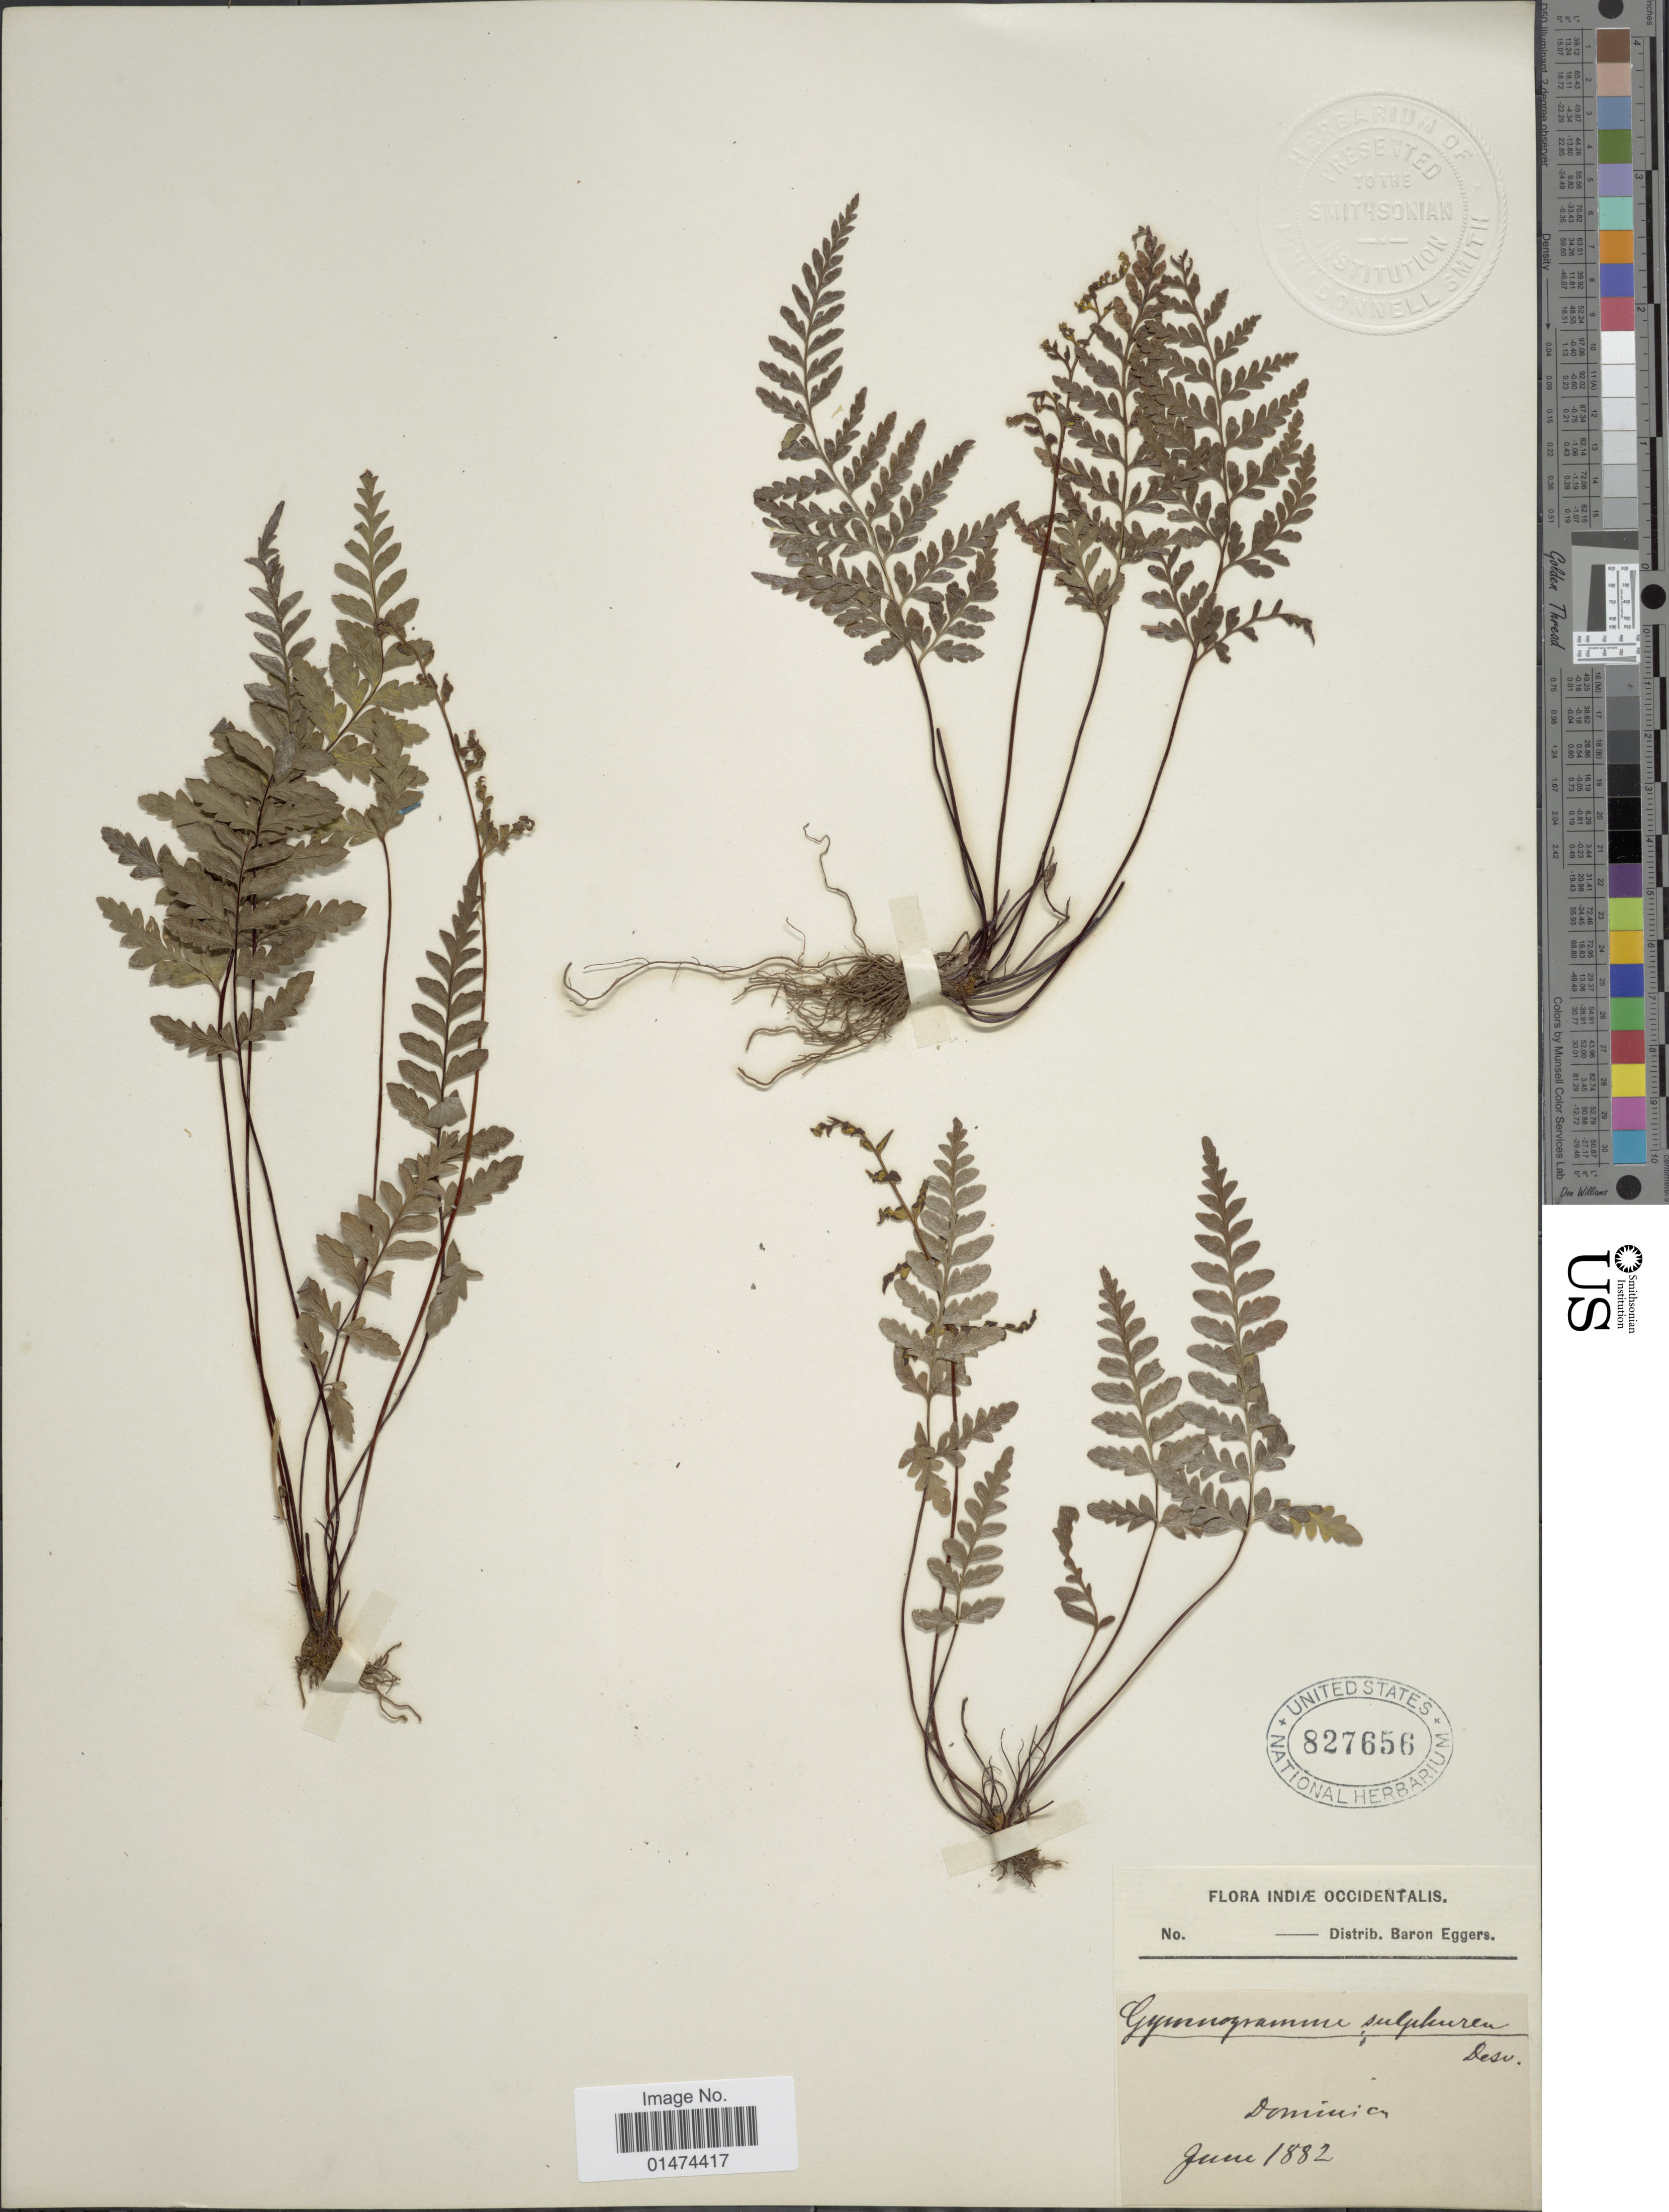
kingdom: Plantae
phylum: Tracheophyta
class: Polypodiopsida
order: Polypodiales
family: Pteridaceae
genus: Pityrogramma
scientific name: Pityrogramma calomelanos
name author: (L.) Link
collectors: H. F. A. von Eggers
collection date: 1882-06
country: Dominica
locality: Flora Indiae occidentalis, Dominica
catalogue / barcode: US 827656